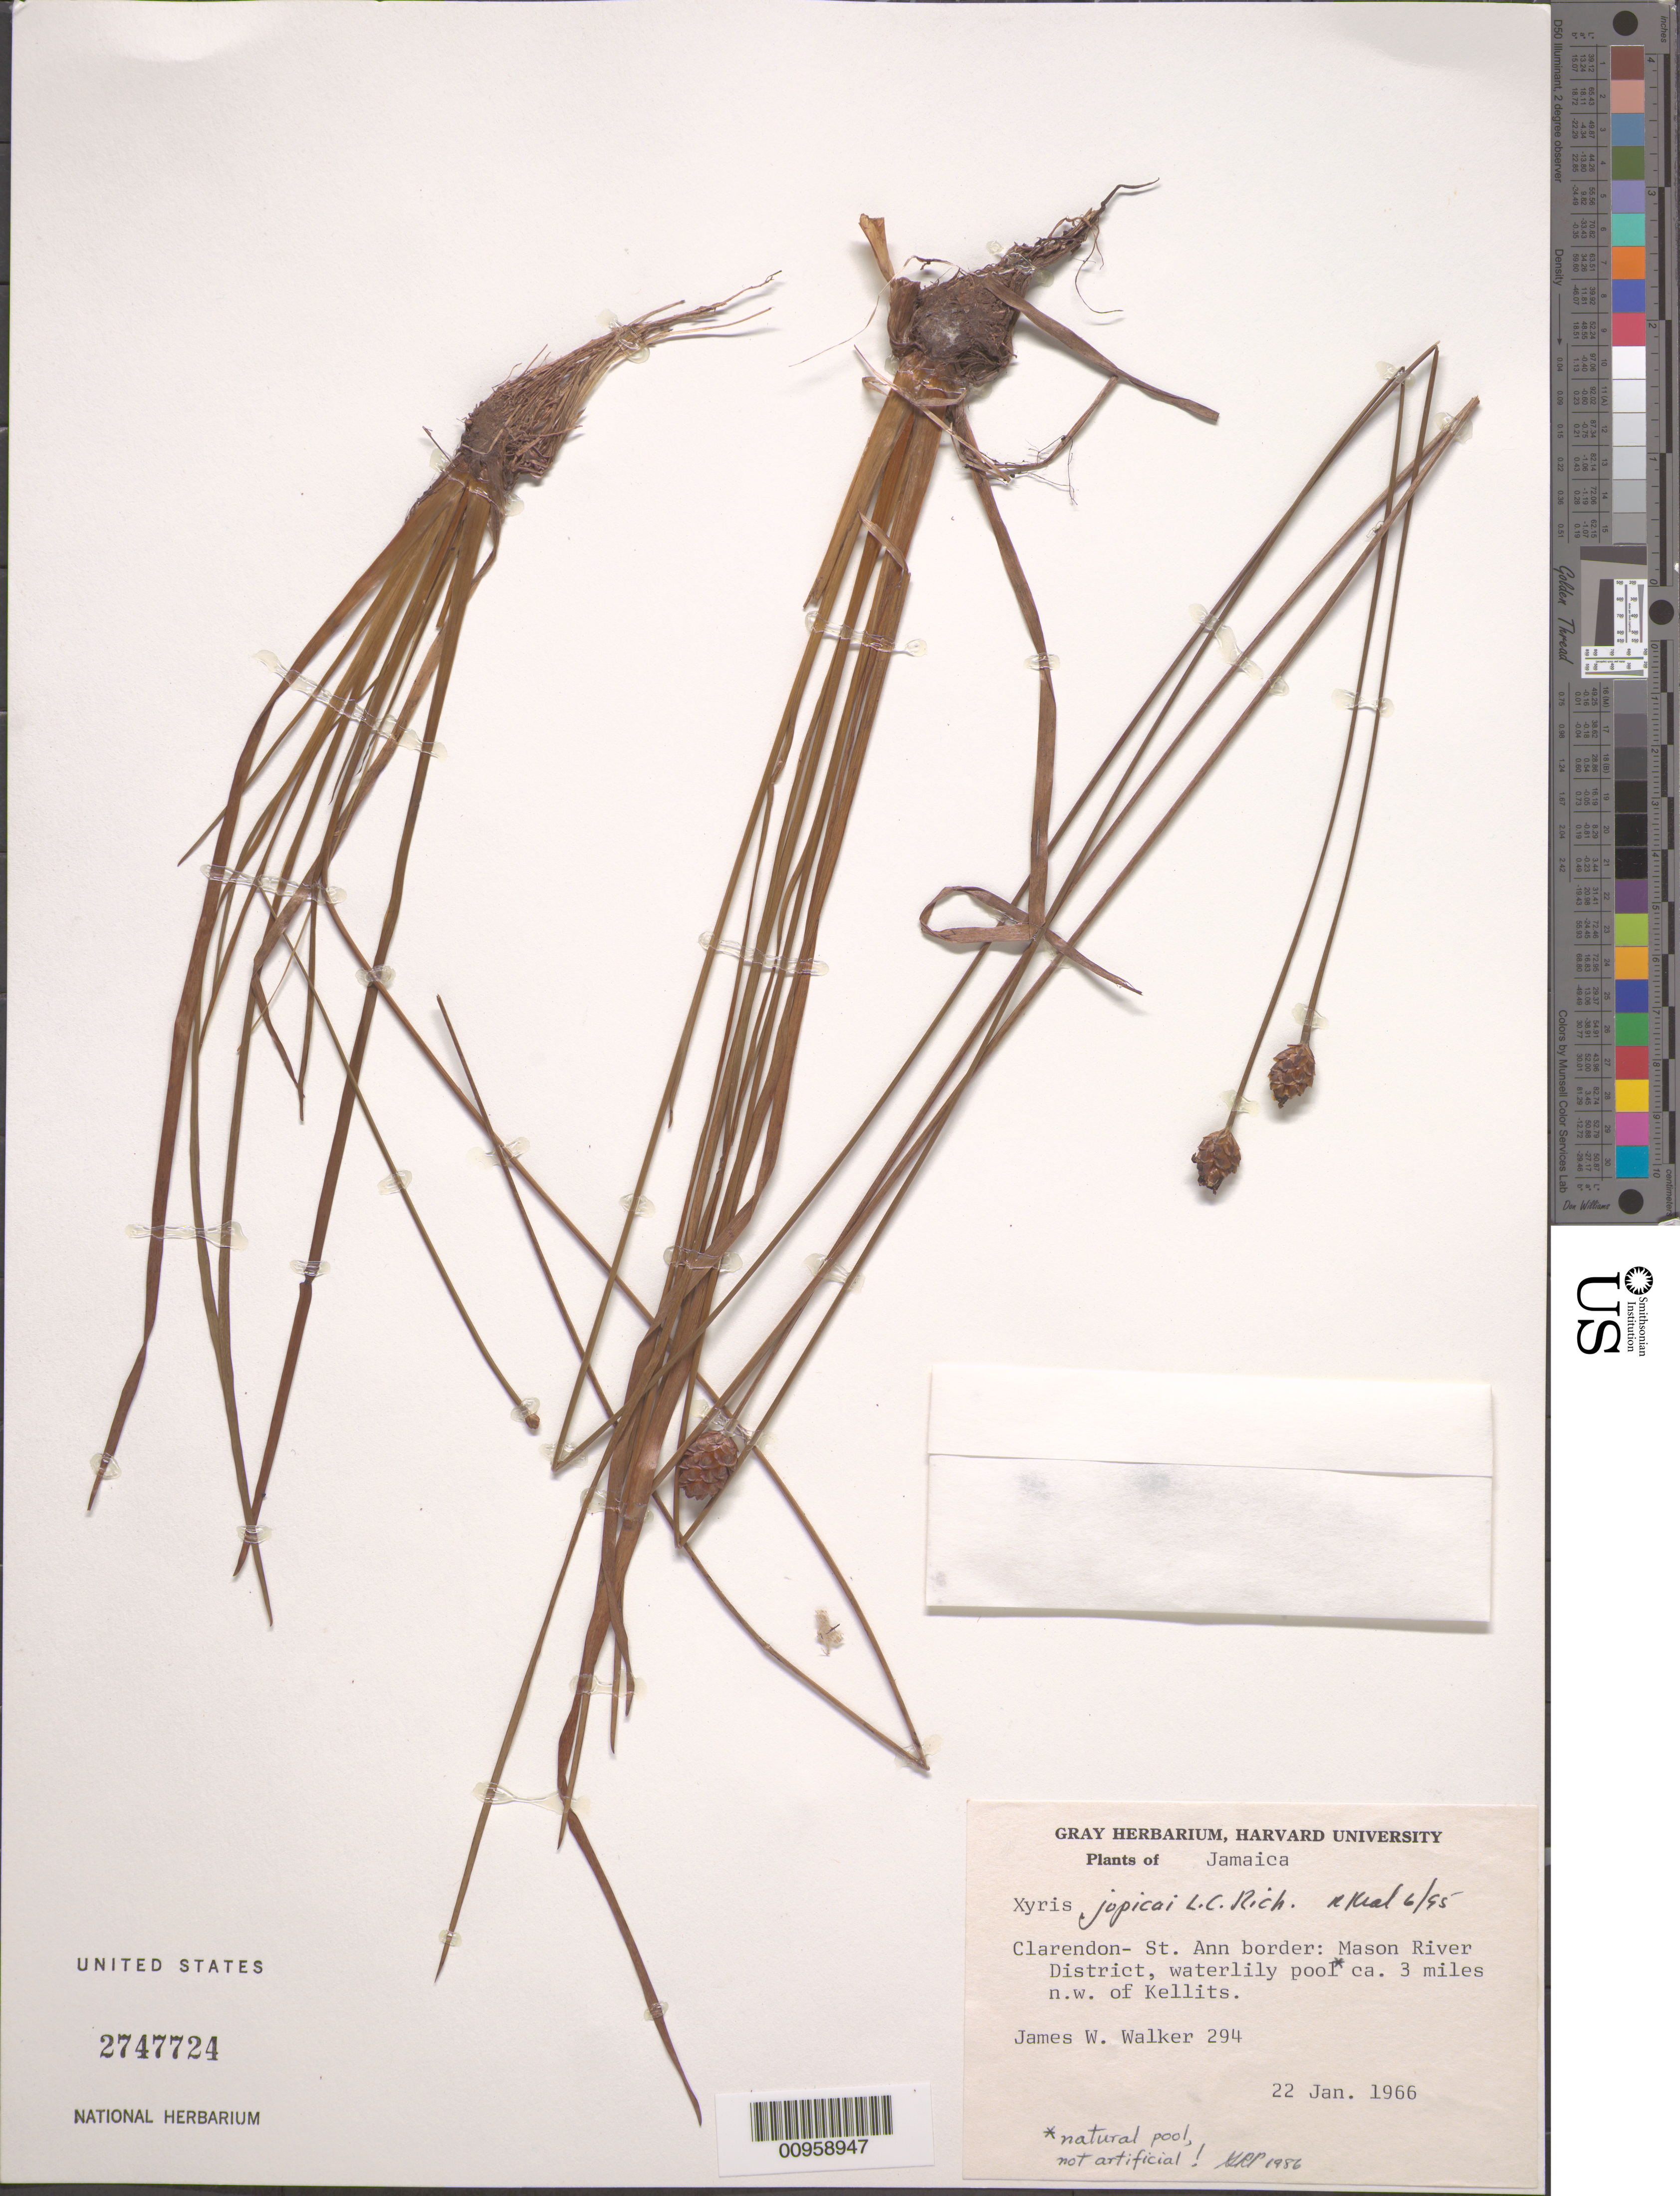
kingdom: Plantae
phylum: Tracheophyta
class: Liliopsida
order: Poales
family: Xyridaceae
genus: Xyris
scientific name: Xyris jupicai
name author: Rich.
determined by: Kral, Robert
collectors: J. W. Walker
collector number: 294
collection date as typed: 22 Jan 1966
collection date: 1966-01-22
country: Jamaica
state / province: Clarendon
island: Jamaica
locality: St. Ann border, Mason River District, ca. 3 miles NW of Kellits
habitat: Waterlily pool (natural, not artificial)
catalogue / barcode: US 2747724